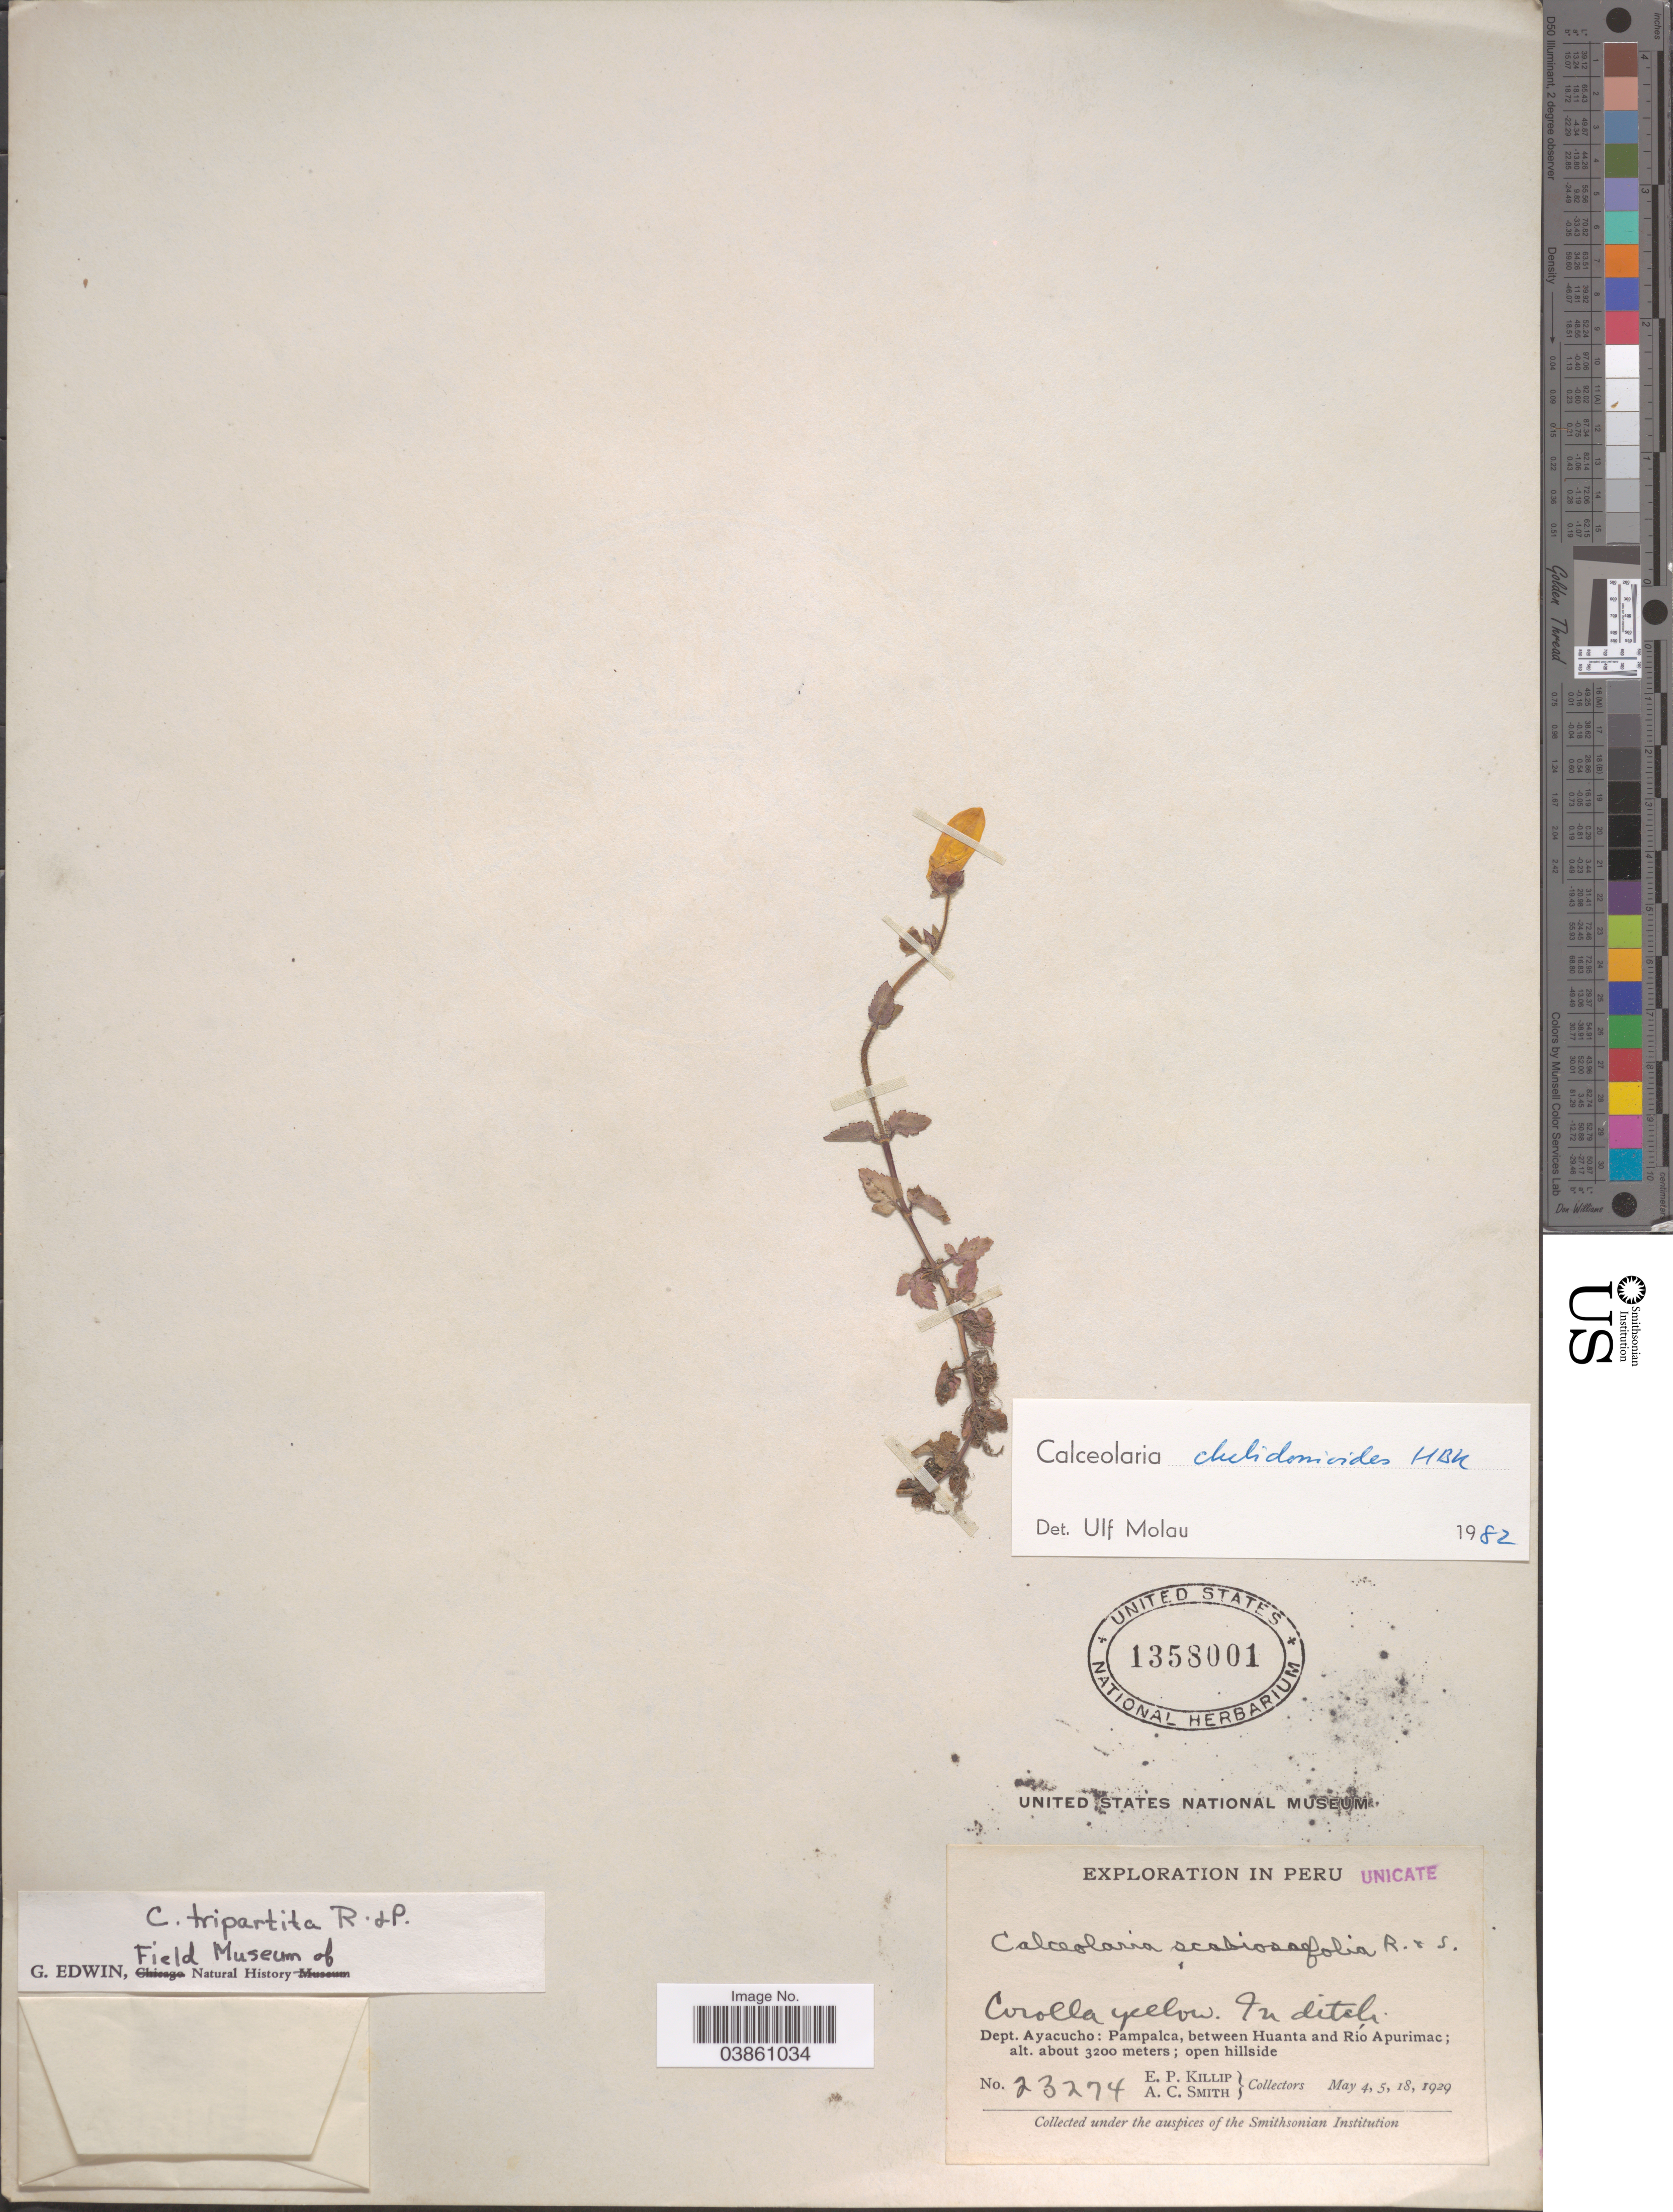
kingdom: Plantae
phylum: Tracheophyta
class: Magnoliopsida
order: Lamiales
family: Calceolariaceae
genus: Calceolaria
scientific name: Calceolaria chelidonioides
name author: Kunth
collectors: E. P. Killip & A. C. Smith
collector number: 23274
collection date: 1929-05-04/1929-05-18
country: Peru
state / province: Ayacucho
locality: Dept. Ayacucho: Pampalca, between Huanta and Río Apurimac.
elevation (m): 3200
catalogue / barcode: US 1358001